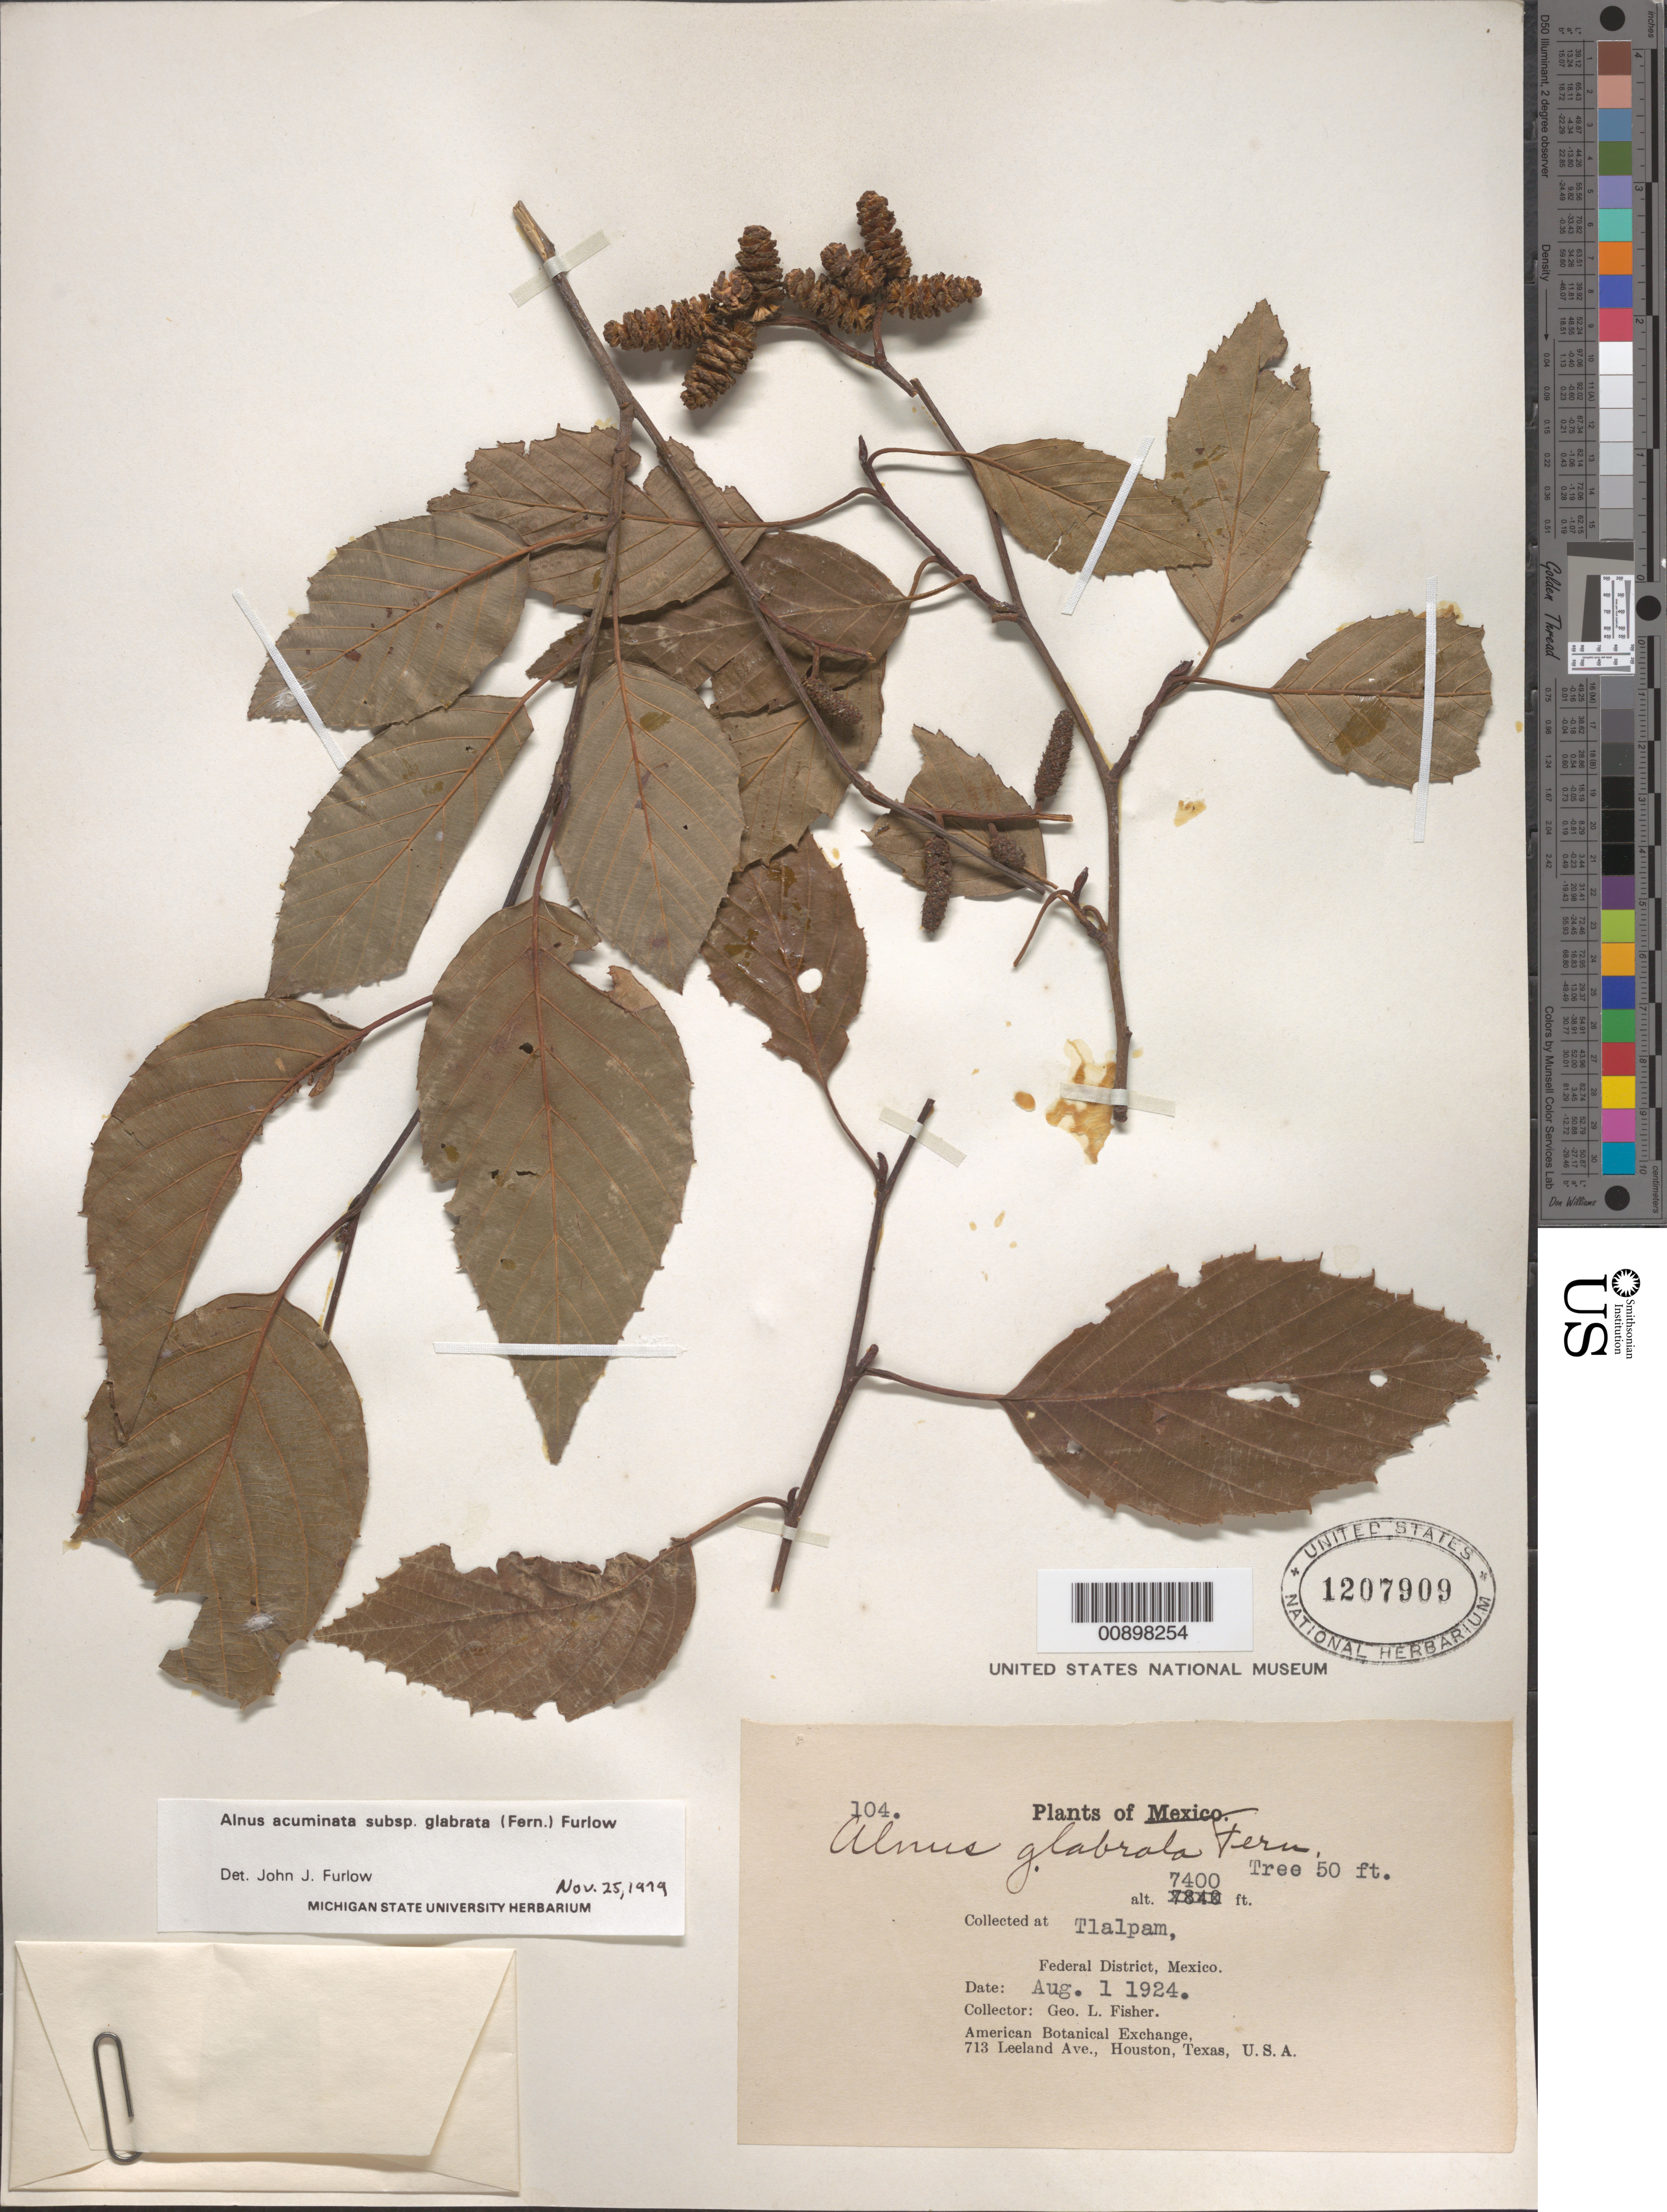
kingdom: Plantae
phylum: Tracheophyta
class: Magnoliopsida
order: Fagales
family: Betulaceae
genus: Alnus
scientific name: Alnus acuminata subsp. glabrata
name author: (Fernald) Furlow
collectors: G. L. Fisher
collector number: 104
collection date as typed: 01 Aug 1924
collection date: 1924-08-01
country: Mexico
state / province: Distrito Federal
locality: Tlalpam, Federal District.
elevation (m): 2256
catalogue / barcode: US 1207909